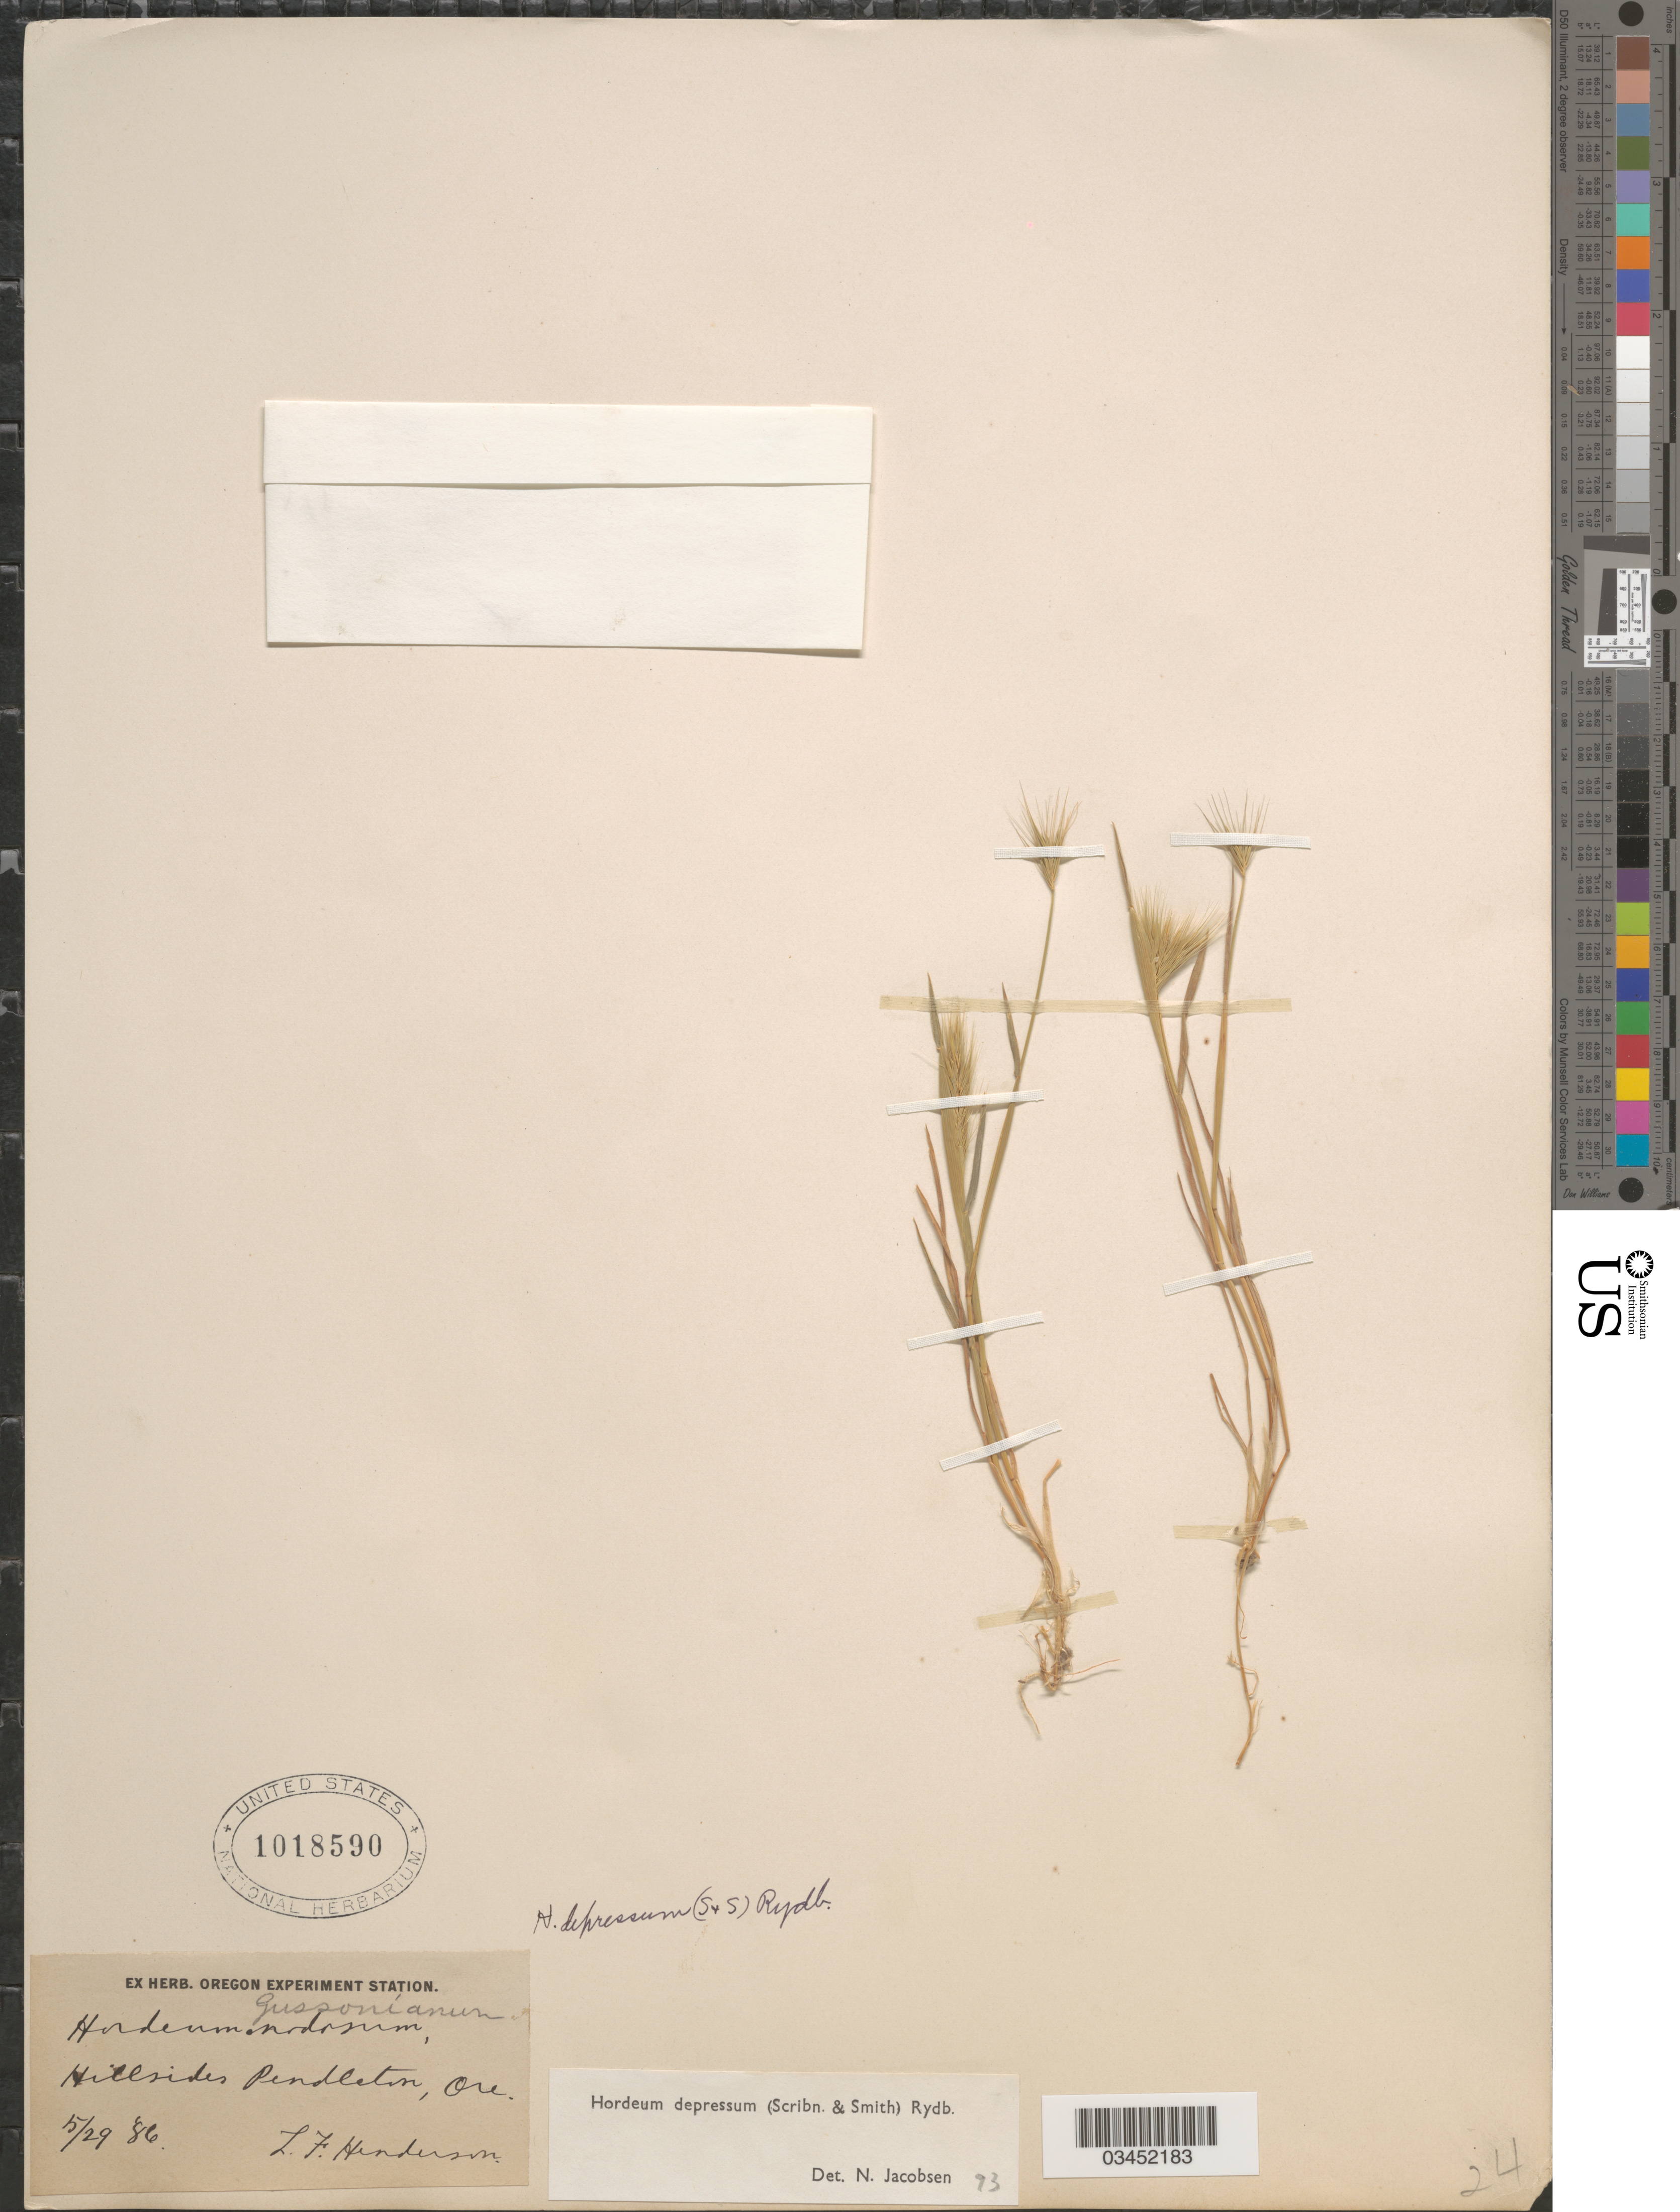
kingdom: Plantae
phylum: Tracheophyta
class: Liliopsida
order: Poales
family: Poaceae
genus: Hordeum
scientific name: Hordeum depressum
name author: (Scribn. & J.G. Sm.) Rydb.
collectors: L. Henderson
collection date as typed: Transcribed d/m/y: 29/5/86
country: United States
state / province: Oregon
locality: Hillsides Pendleton.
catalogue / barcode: US 1018590